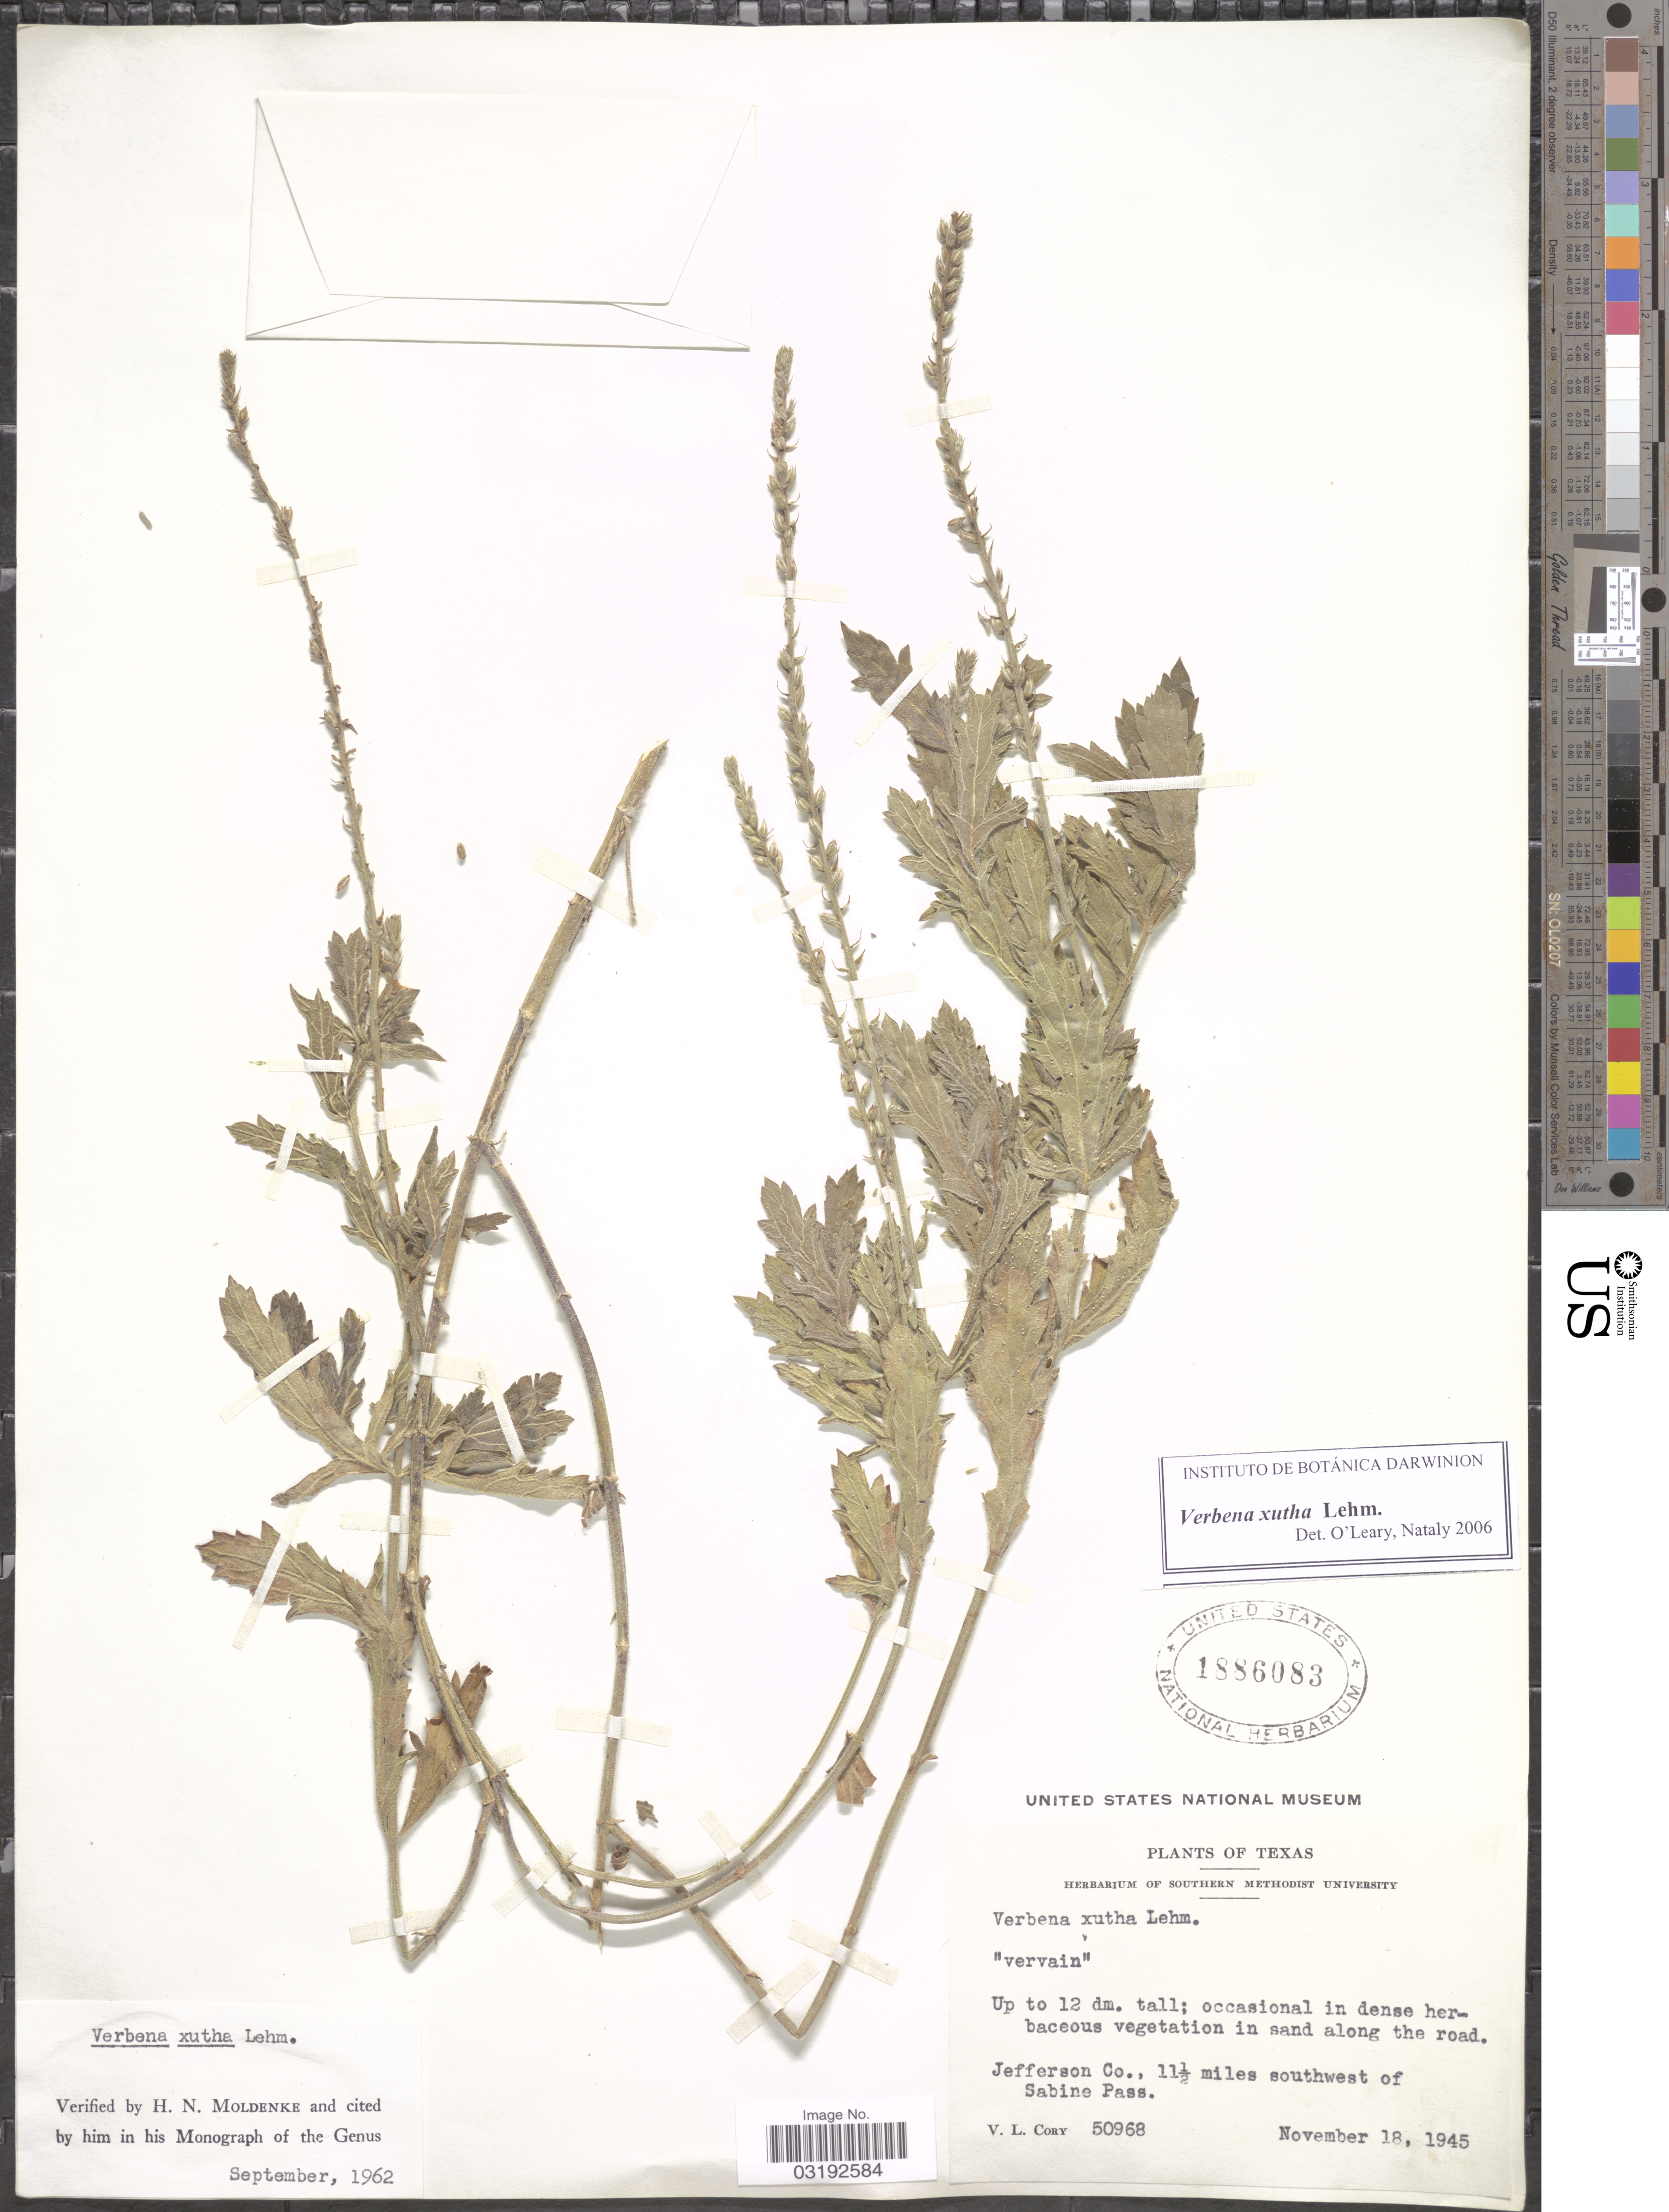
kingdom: Plantae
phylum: Tracheophyta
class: Magnoliopsida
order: Lamiales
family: Verbenaceae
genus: Verbena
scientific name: Verbena xutha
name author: Lehm.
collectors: V. Cory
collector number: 50968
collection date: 1945-11-18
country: United States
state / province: Texas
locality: Jefferson Co.: 11½ miles southwest of Sabina Pass.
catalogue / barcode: US 1886083